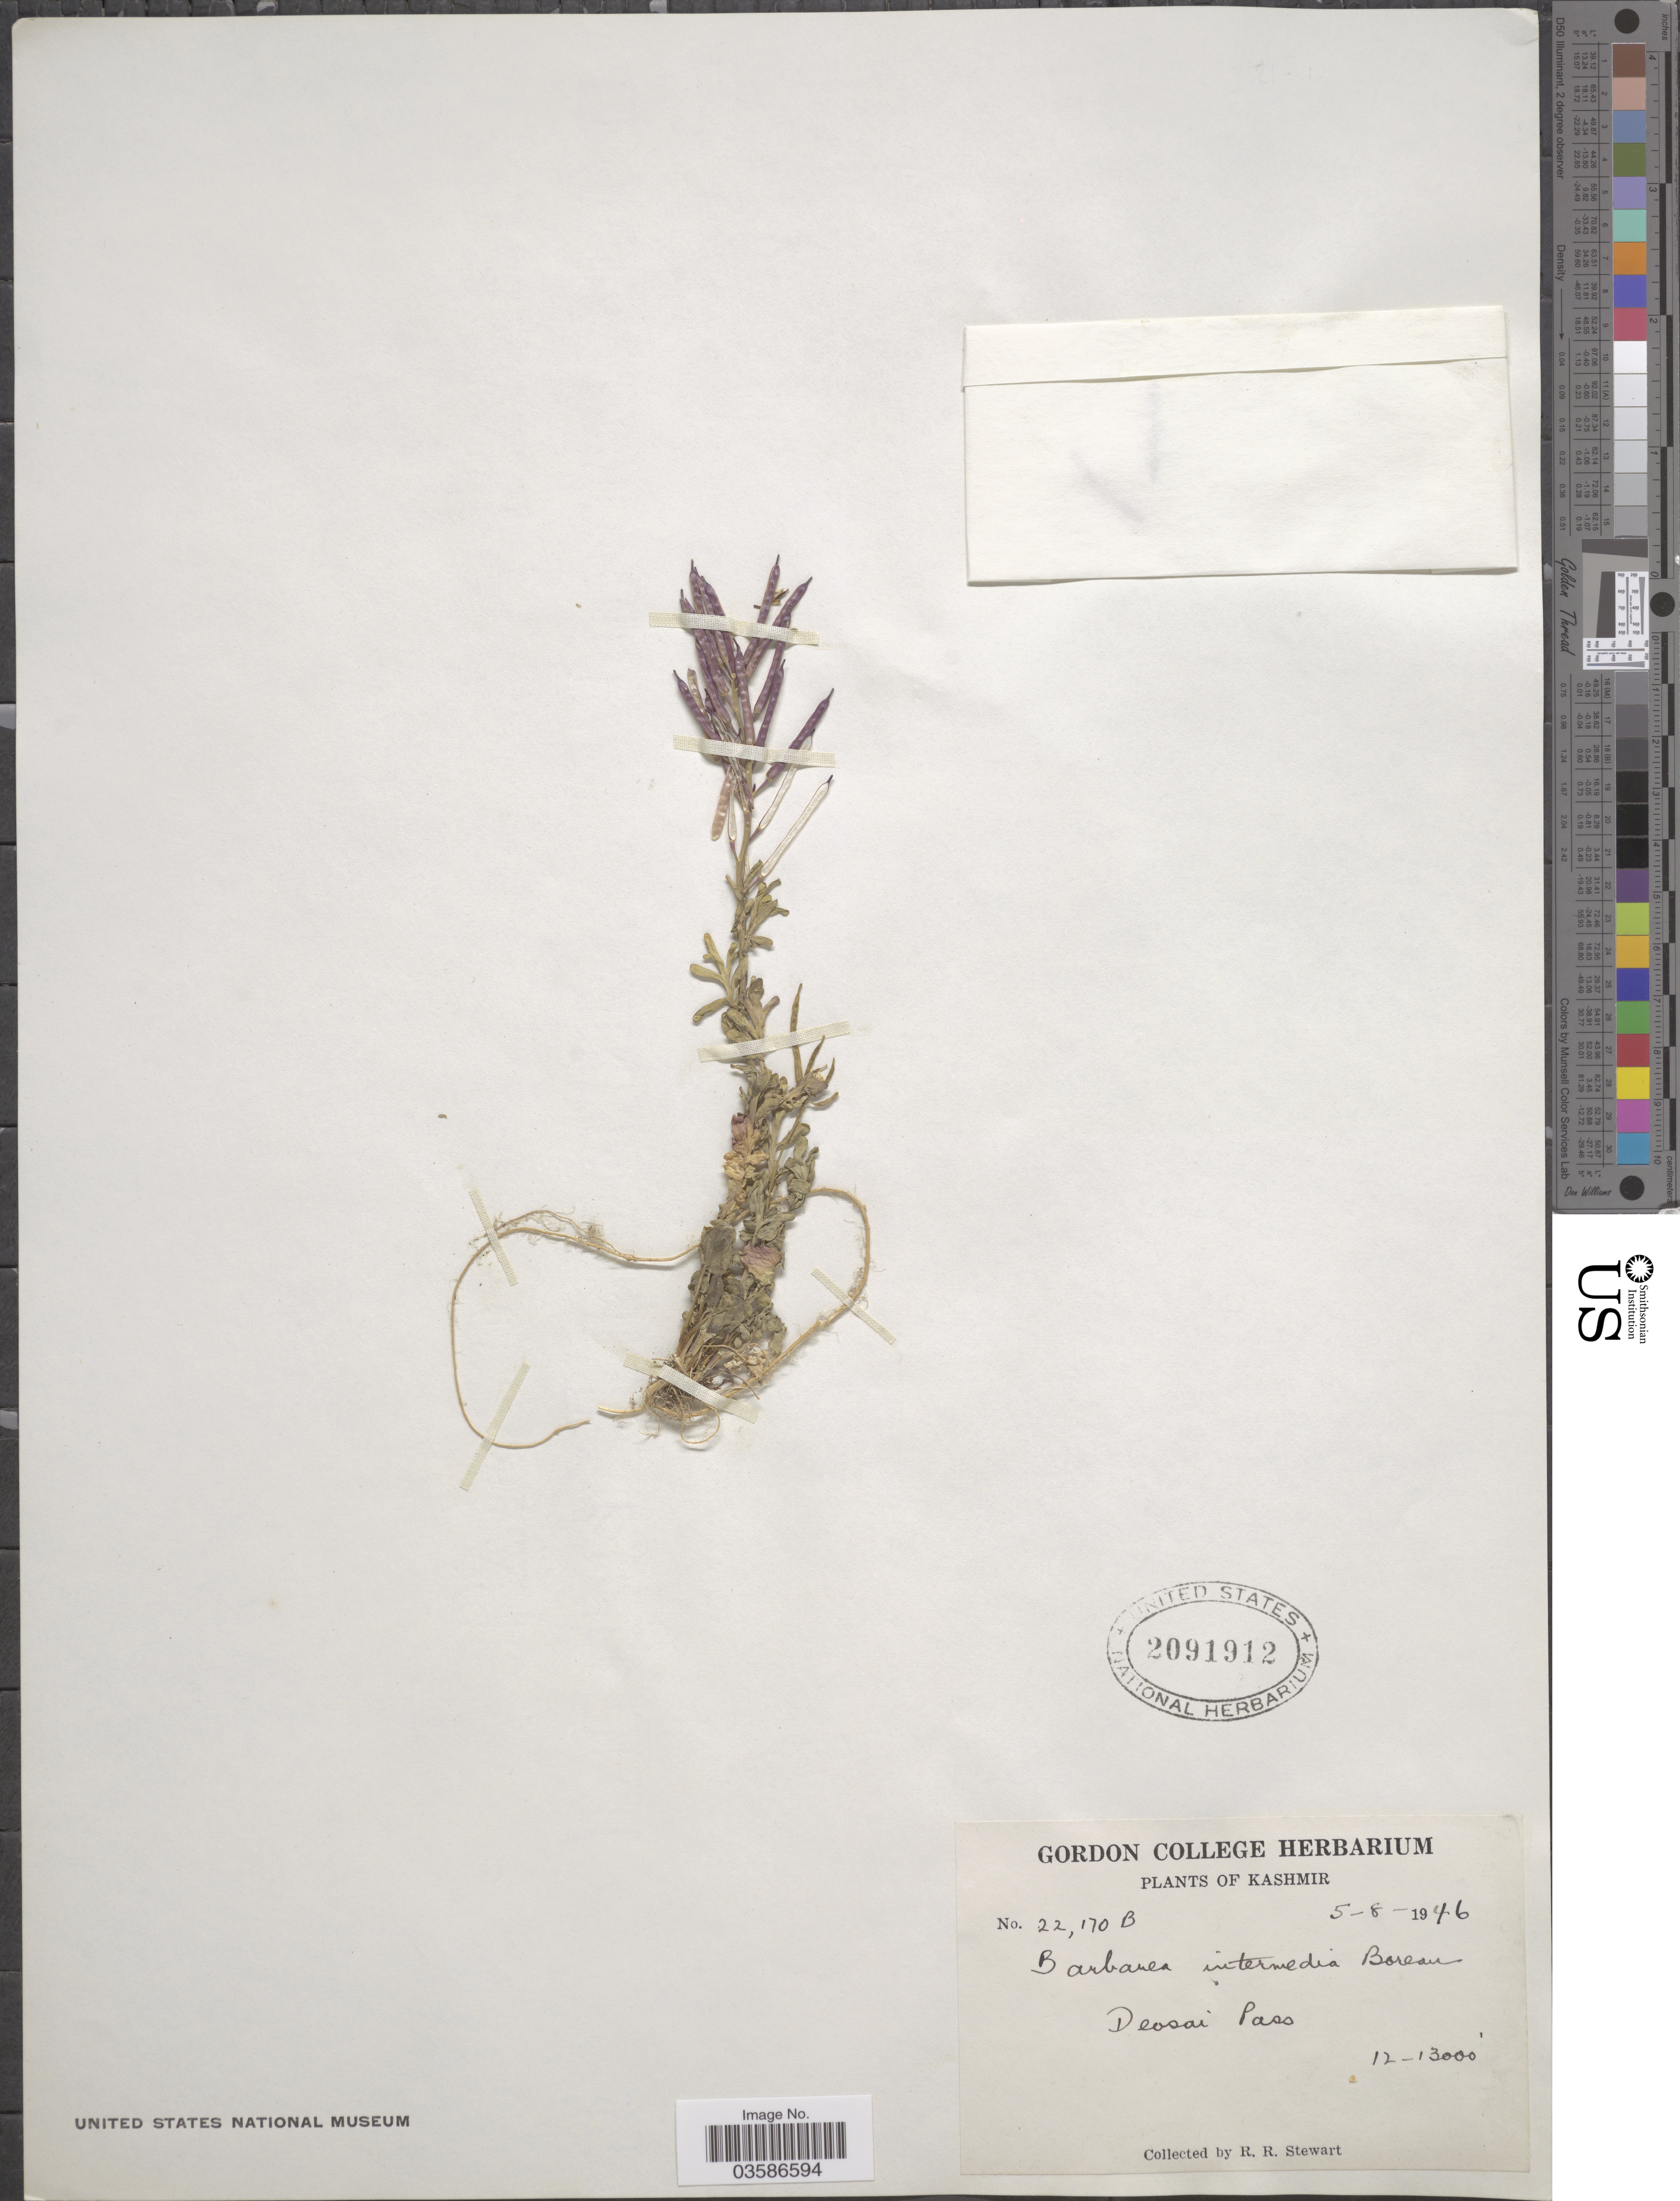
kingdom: Plantae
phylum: Tracheophyta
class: Magnoliopsida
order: Brassicales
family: Brassicaceae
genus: Barbarea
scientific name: Barbarea intermedia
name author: Boreau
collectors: R. Stewart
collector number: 22170B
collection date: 1946-08-05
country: India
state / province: Jammu and Kashmir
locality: Kashmir. Deosai Pass.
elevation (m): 3658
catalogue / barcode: US 2091912